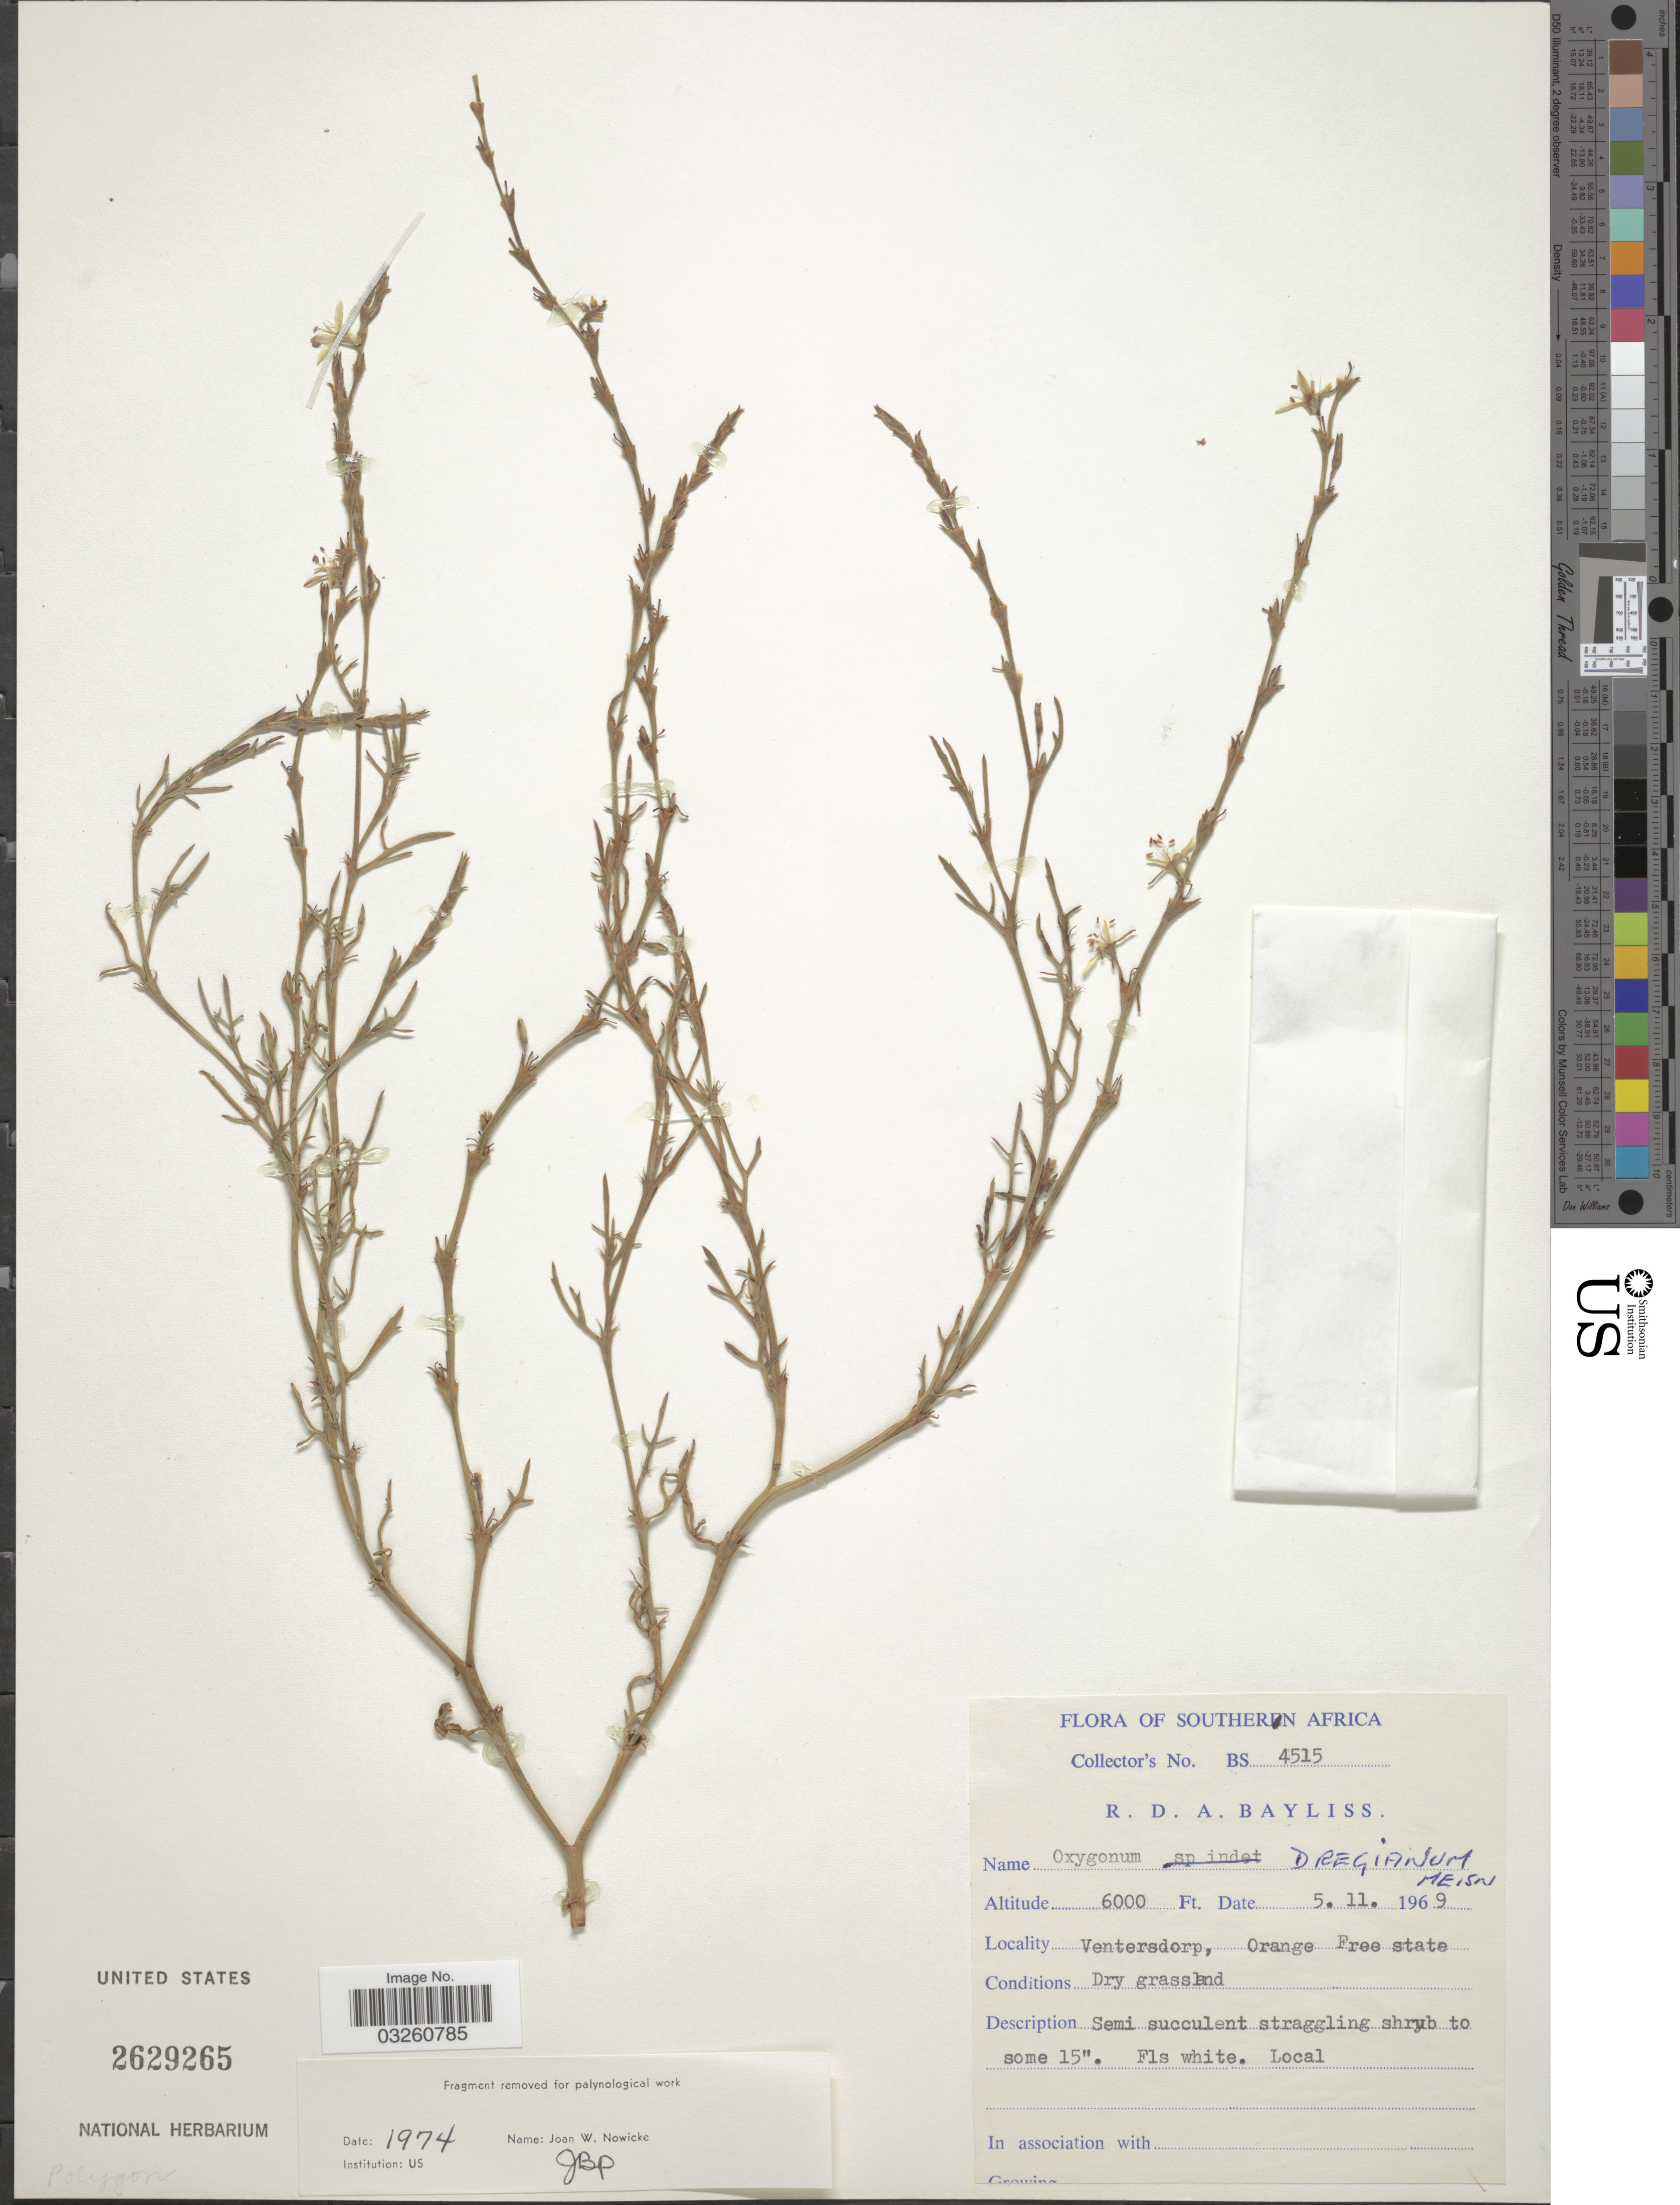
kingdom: Plantae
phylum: Tracheophyta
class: Magnoliopsida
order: Caryophyllales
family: Polygonaceae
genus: Oxygonum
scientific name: Oxygonum dregeanum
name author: Meisn.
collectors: R. Bayliss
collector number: BS 4515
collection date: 1969-11-05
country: South Africa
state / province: Free State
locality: Ventersdorp, Orange Free State.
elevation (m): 1829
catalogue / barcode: US 2629265